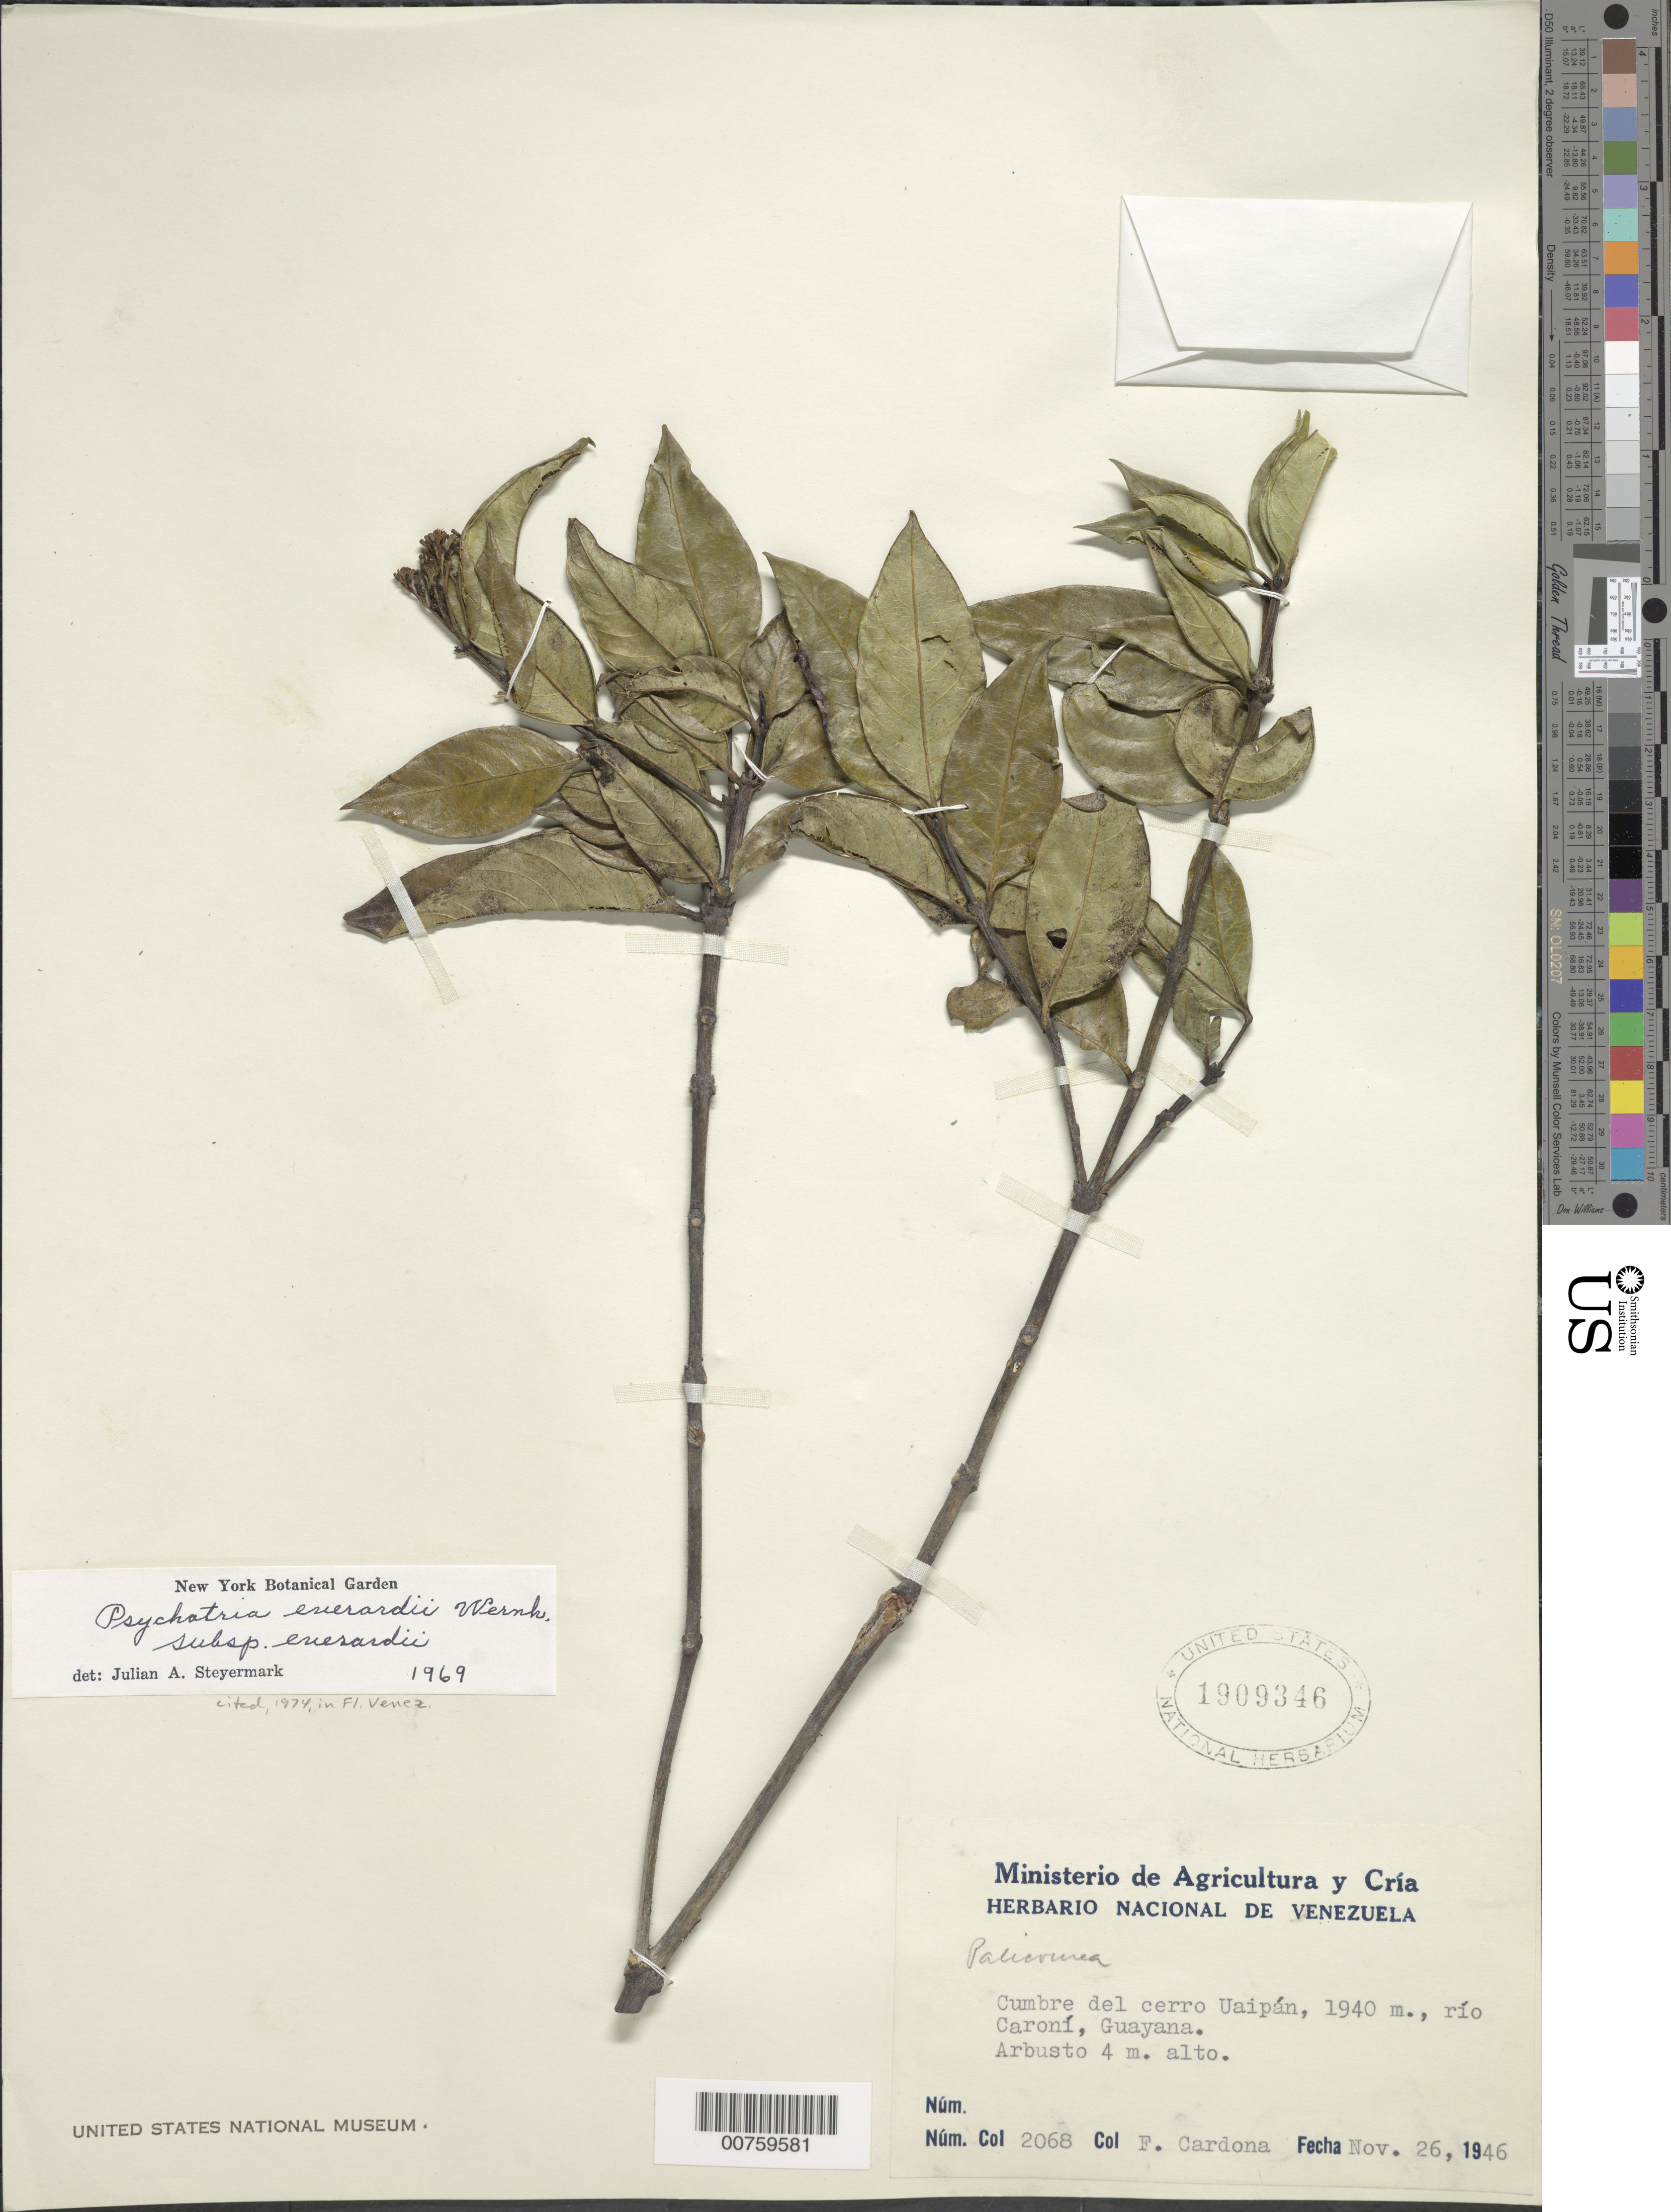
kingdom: Plantae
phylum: Tracheophyta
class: Magnoliopsida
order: Gentianales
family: Rubiaceae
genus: Psychotria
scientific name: Psychotria everardii subsp. everardii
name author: Wernham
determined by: Steyermark, Julian A., (VEN)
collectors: F. Cardona Puig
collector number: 2068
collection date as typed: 26-Nov-46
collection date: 1946-11-26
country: Venezuela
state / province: Bolívar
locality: Cerro Uaipán, Río Caroní; Guayana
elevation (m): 1940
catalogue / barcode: US 1909346